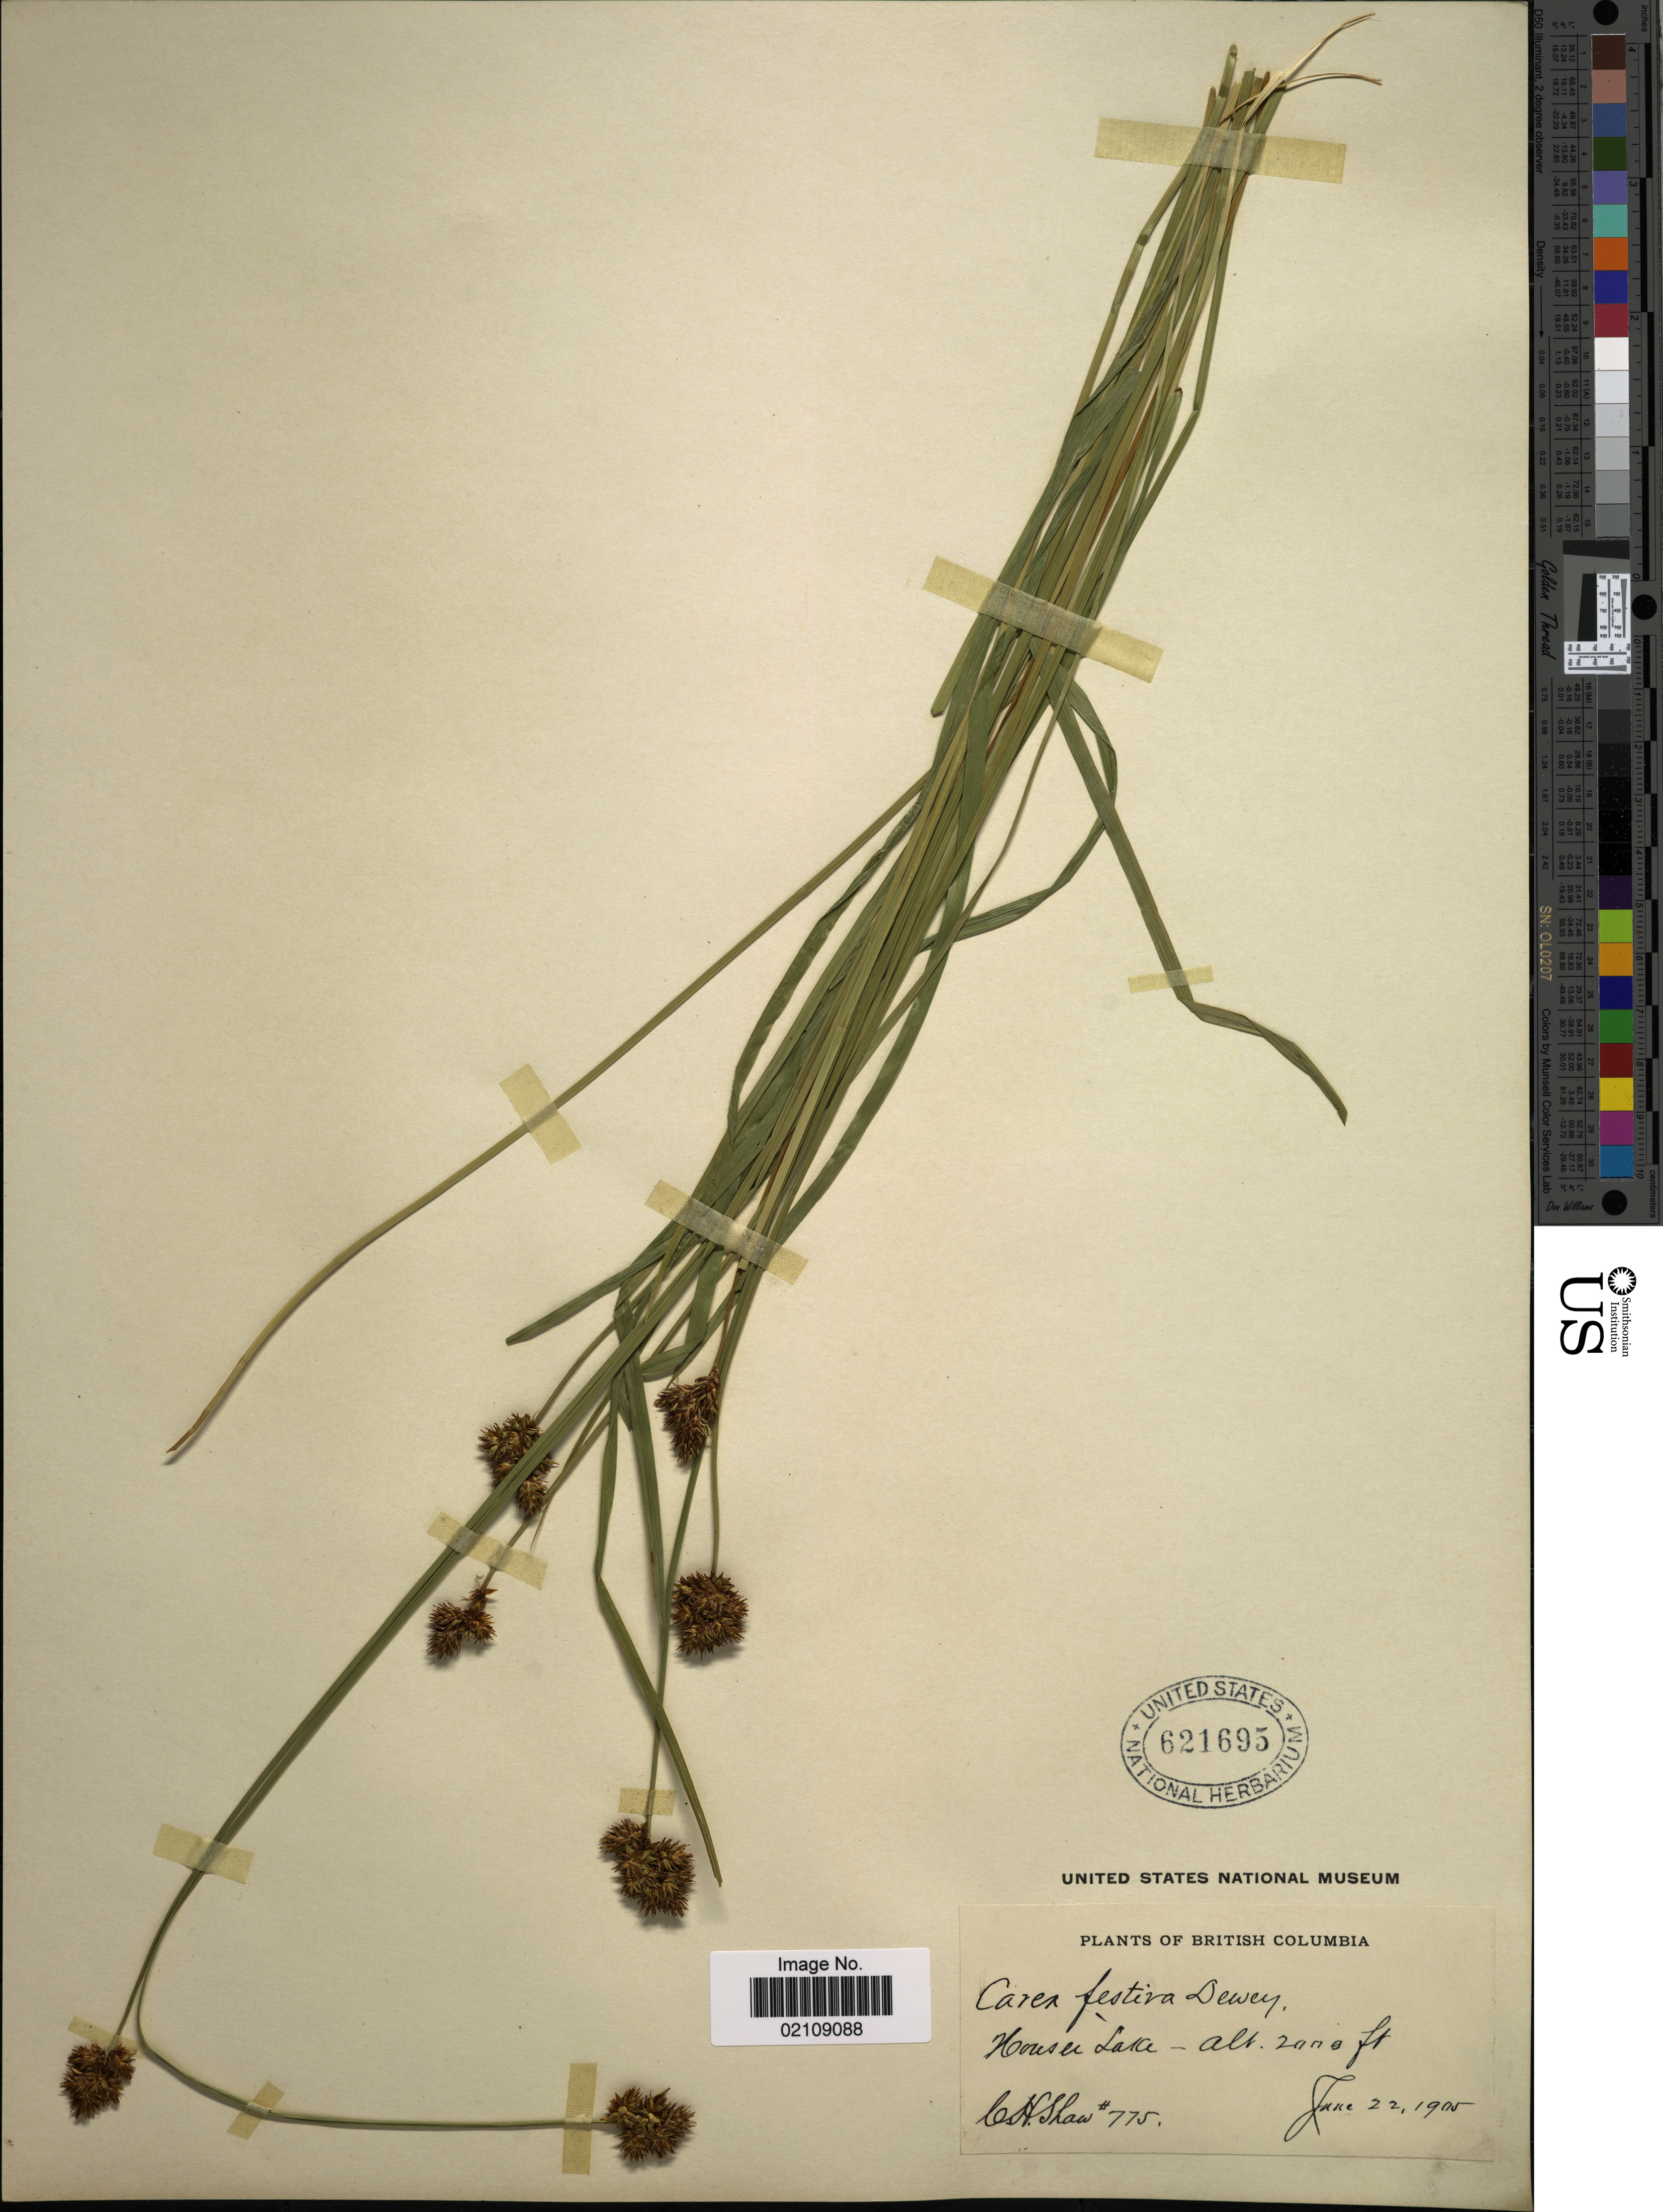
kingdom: Plantae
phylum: Tracheophyta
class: Liliopsida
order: Poales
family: Cyperaceae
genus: Carex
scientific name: Carex pachystachya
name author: Cham. ex Steud.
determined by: Isaac, Bonnie L.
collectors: C. H. Shaw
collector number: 775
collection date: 1905-06-22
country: Canada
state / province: British Columbia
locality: Hauser Lake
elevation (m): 610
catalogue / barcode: US 621695